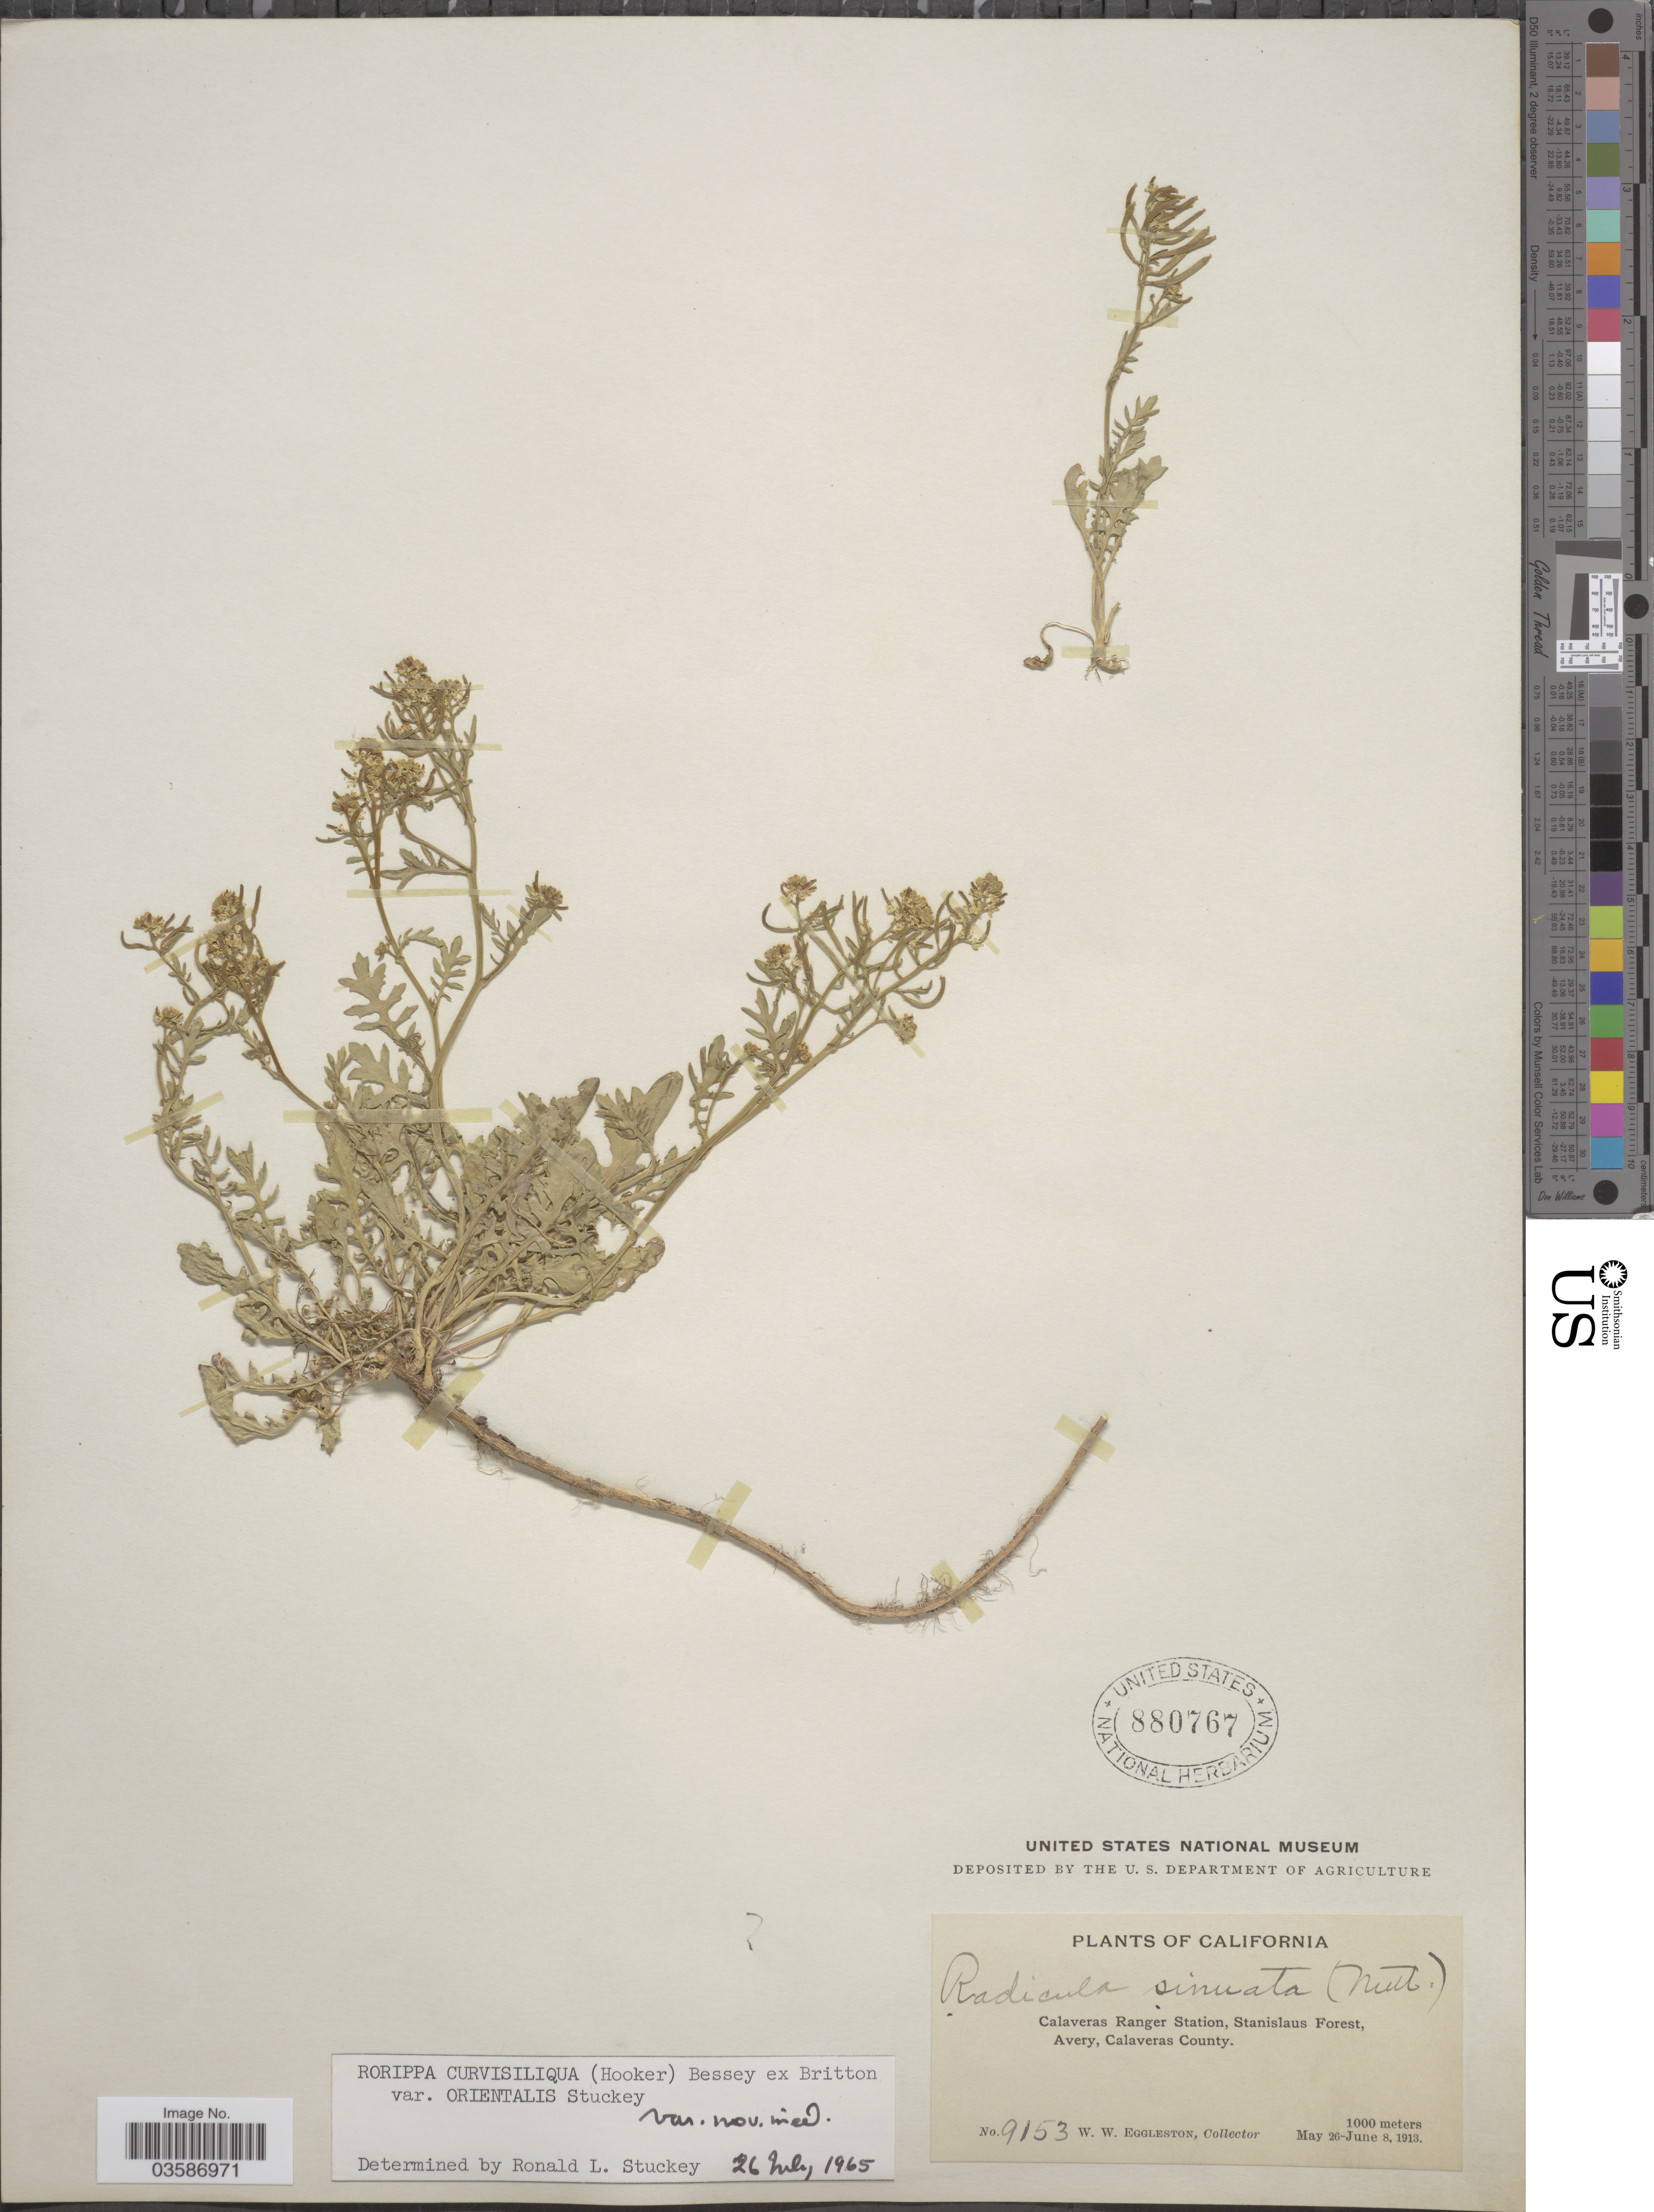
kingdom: Plantae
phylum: Tracheophyta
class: Magnoliopsida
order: Brassicales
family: Brassicaceae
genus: Rorippa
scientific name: Rorippa curvisiliqua var. orientalis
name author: Stuckey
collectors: W. W. Eggleston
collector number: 9153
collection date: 1913-05-26/1913-06-08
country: United States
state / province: California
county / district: Calaveras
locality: Calaveras Ranger Station, Stanislaus Forest, Avery, Calaveras County.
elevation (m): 1000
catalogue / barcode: US 880767